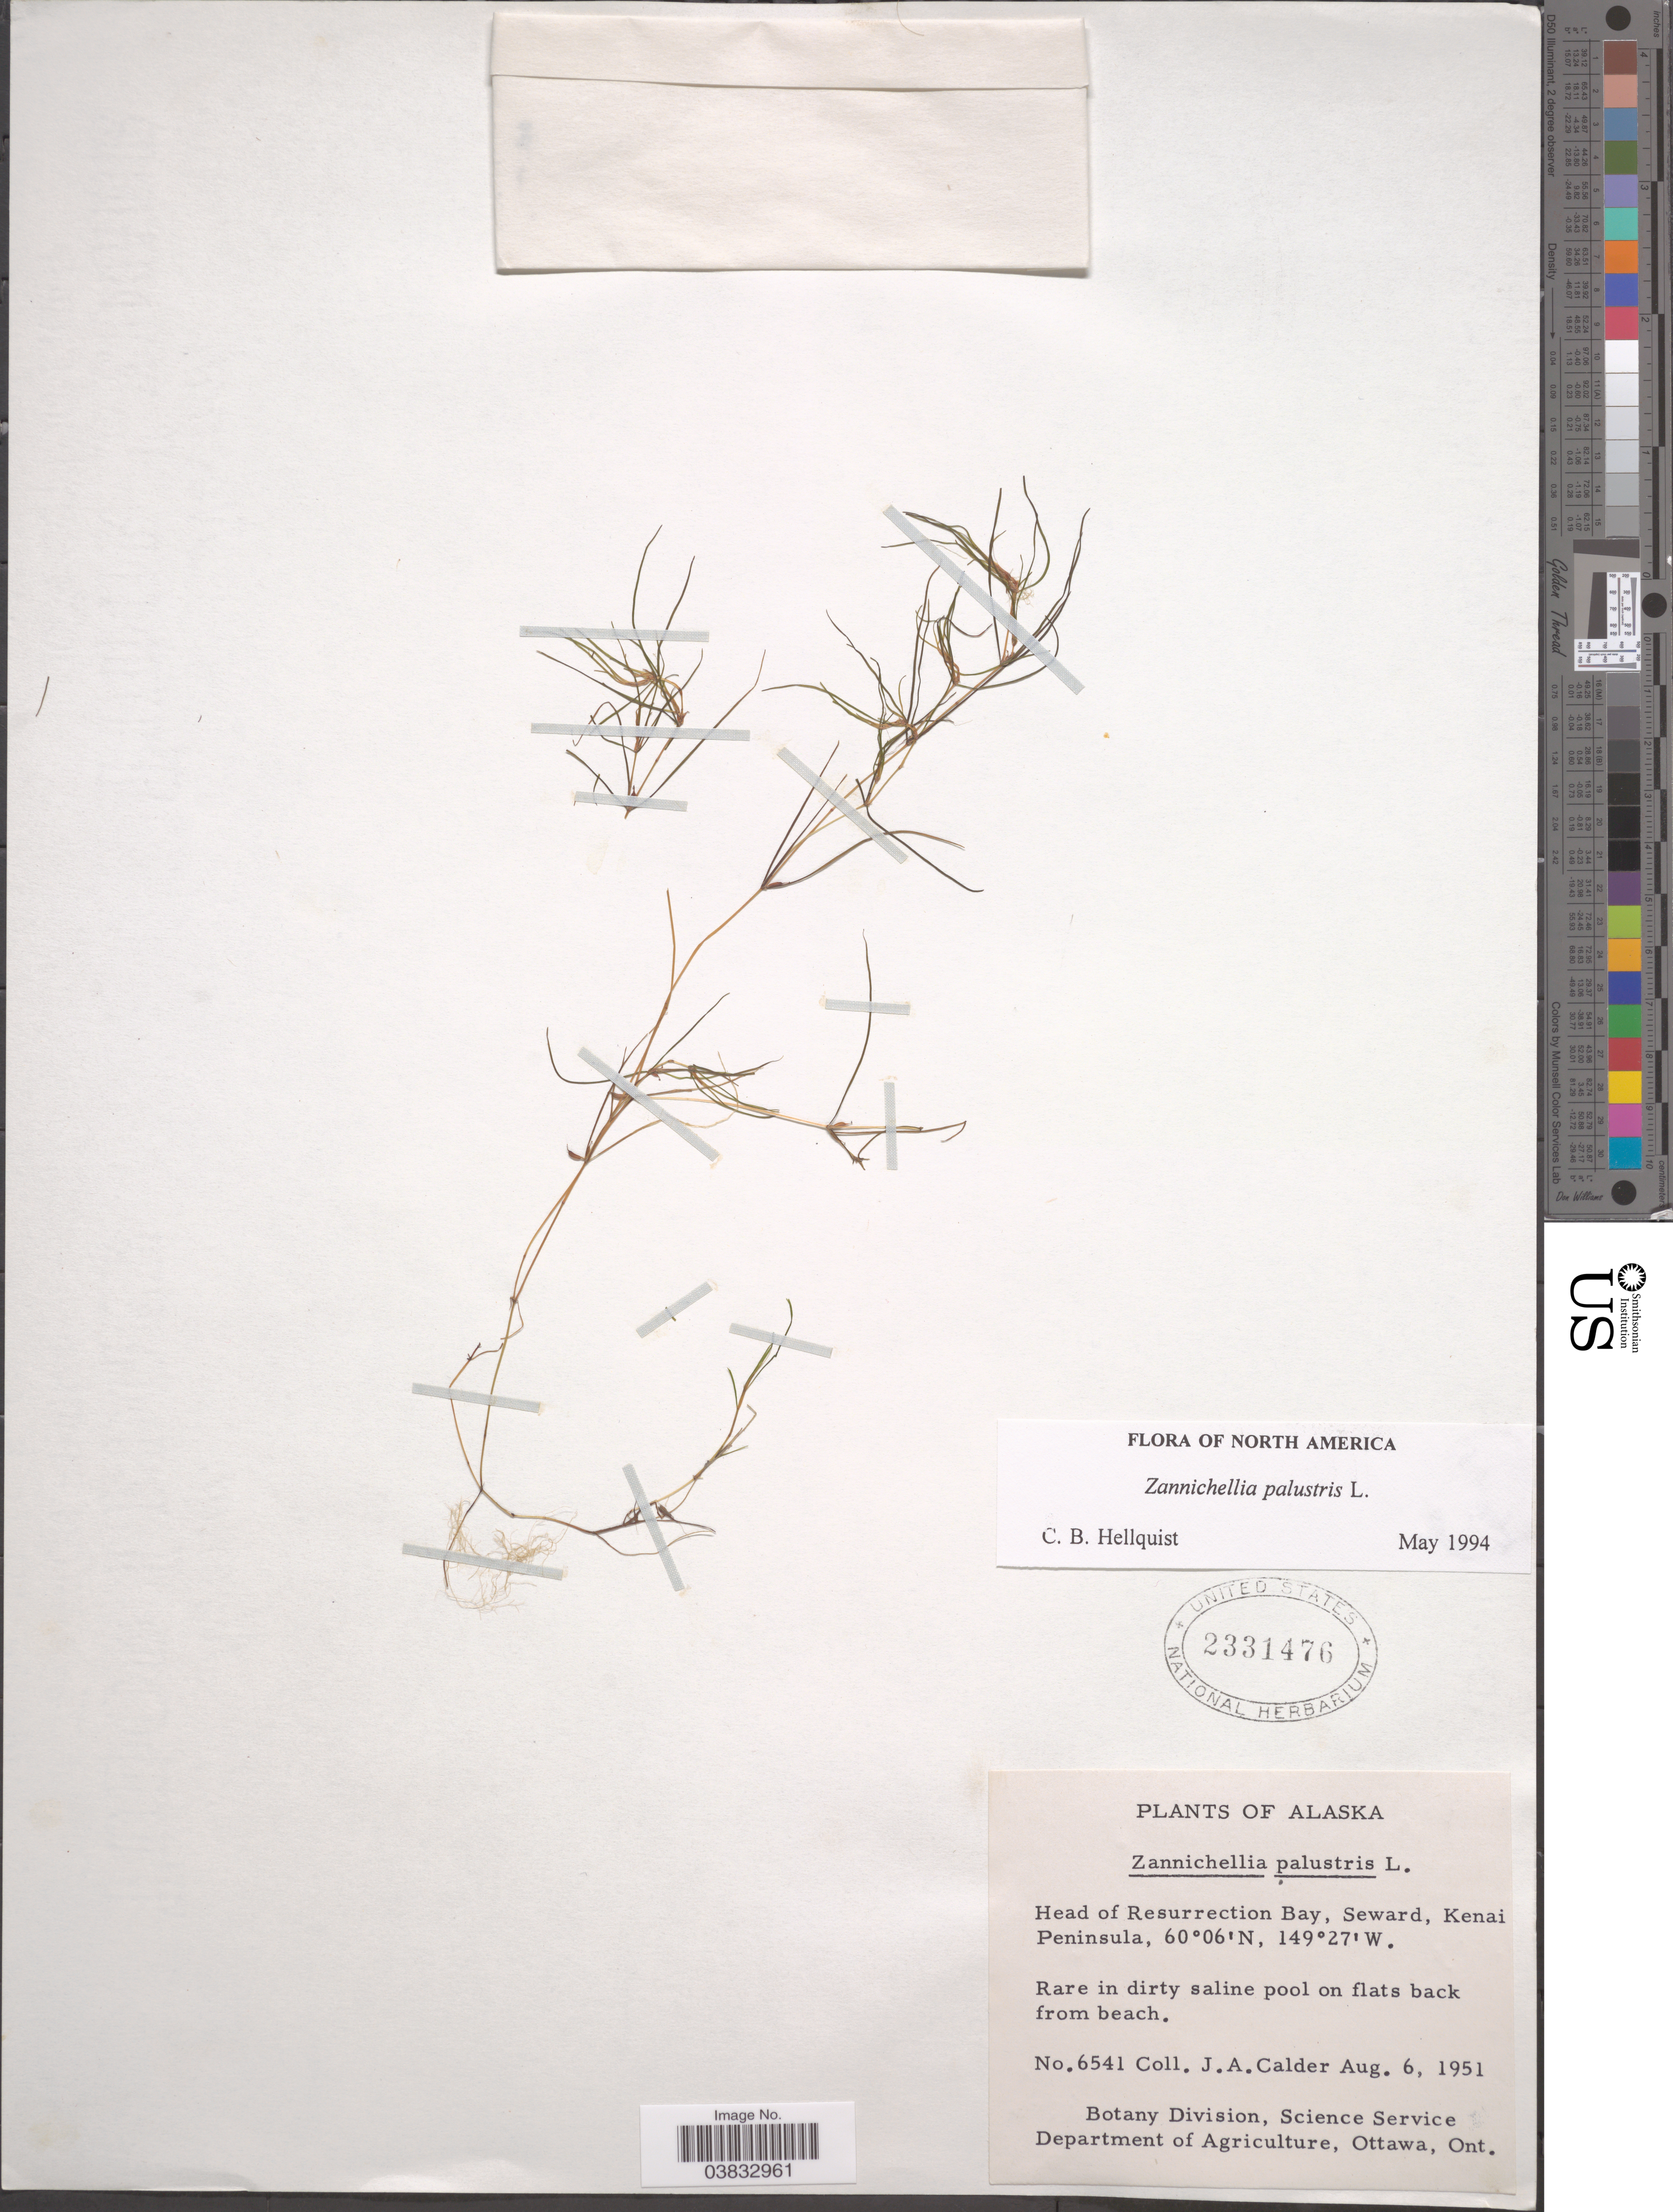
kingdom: Plantae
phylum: Tracheophyta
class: Liliopsida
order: Alismatales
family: Potamogetonaceae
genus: Zannichellia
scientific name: Zannichellia palustris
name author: L.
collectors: J. A. Calder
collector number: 6541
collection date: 1951-08-06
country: United States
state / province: Alaska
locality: Head of Resurrection Bay, Seward, Kenai Peninsula.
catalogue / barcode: US 2331476